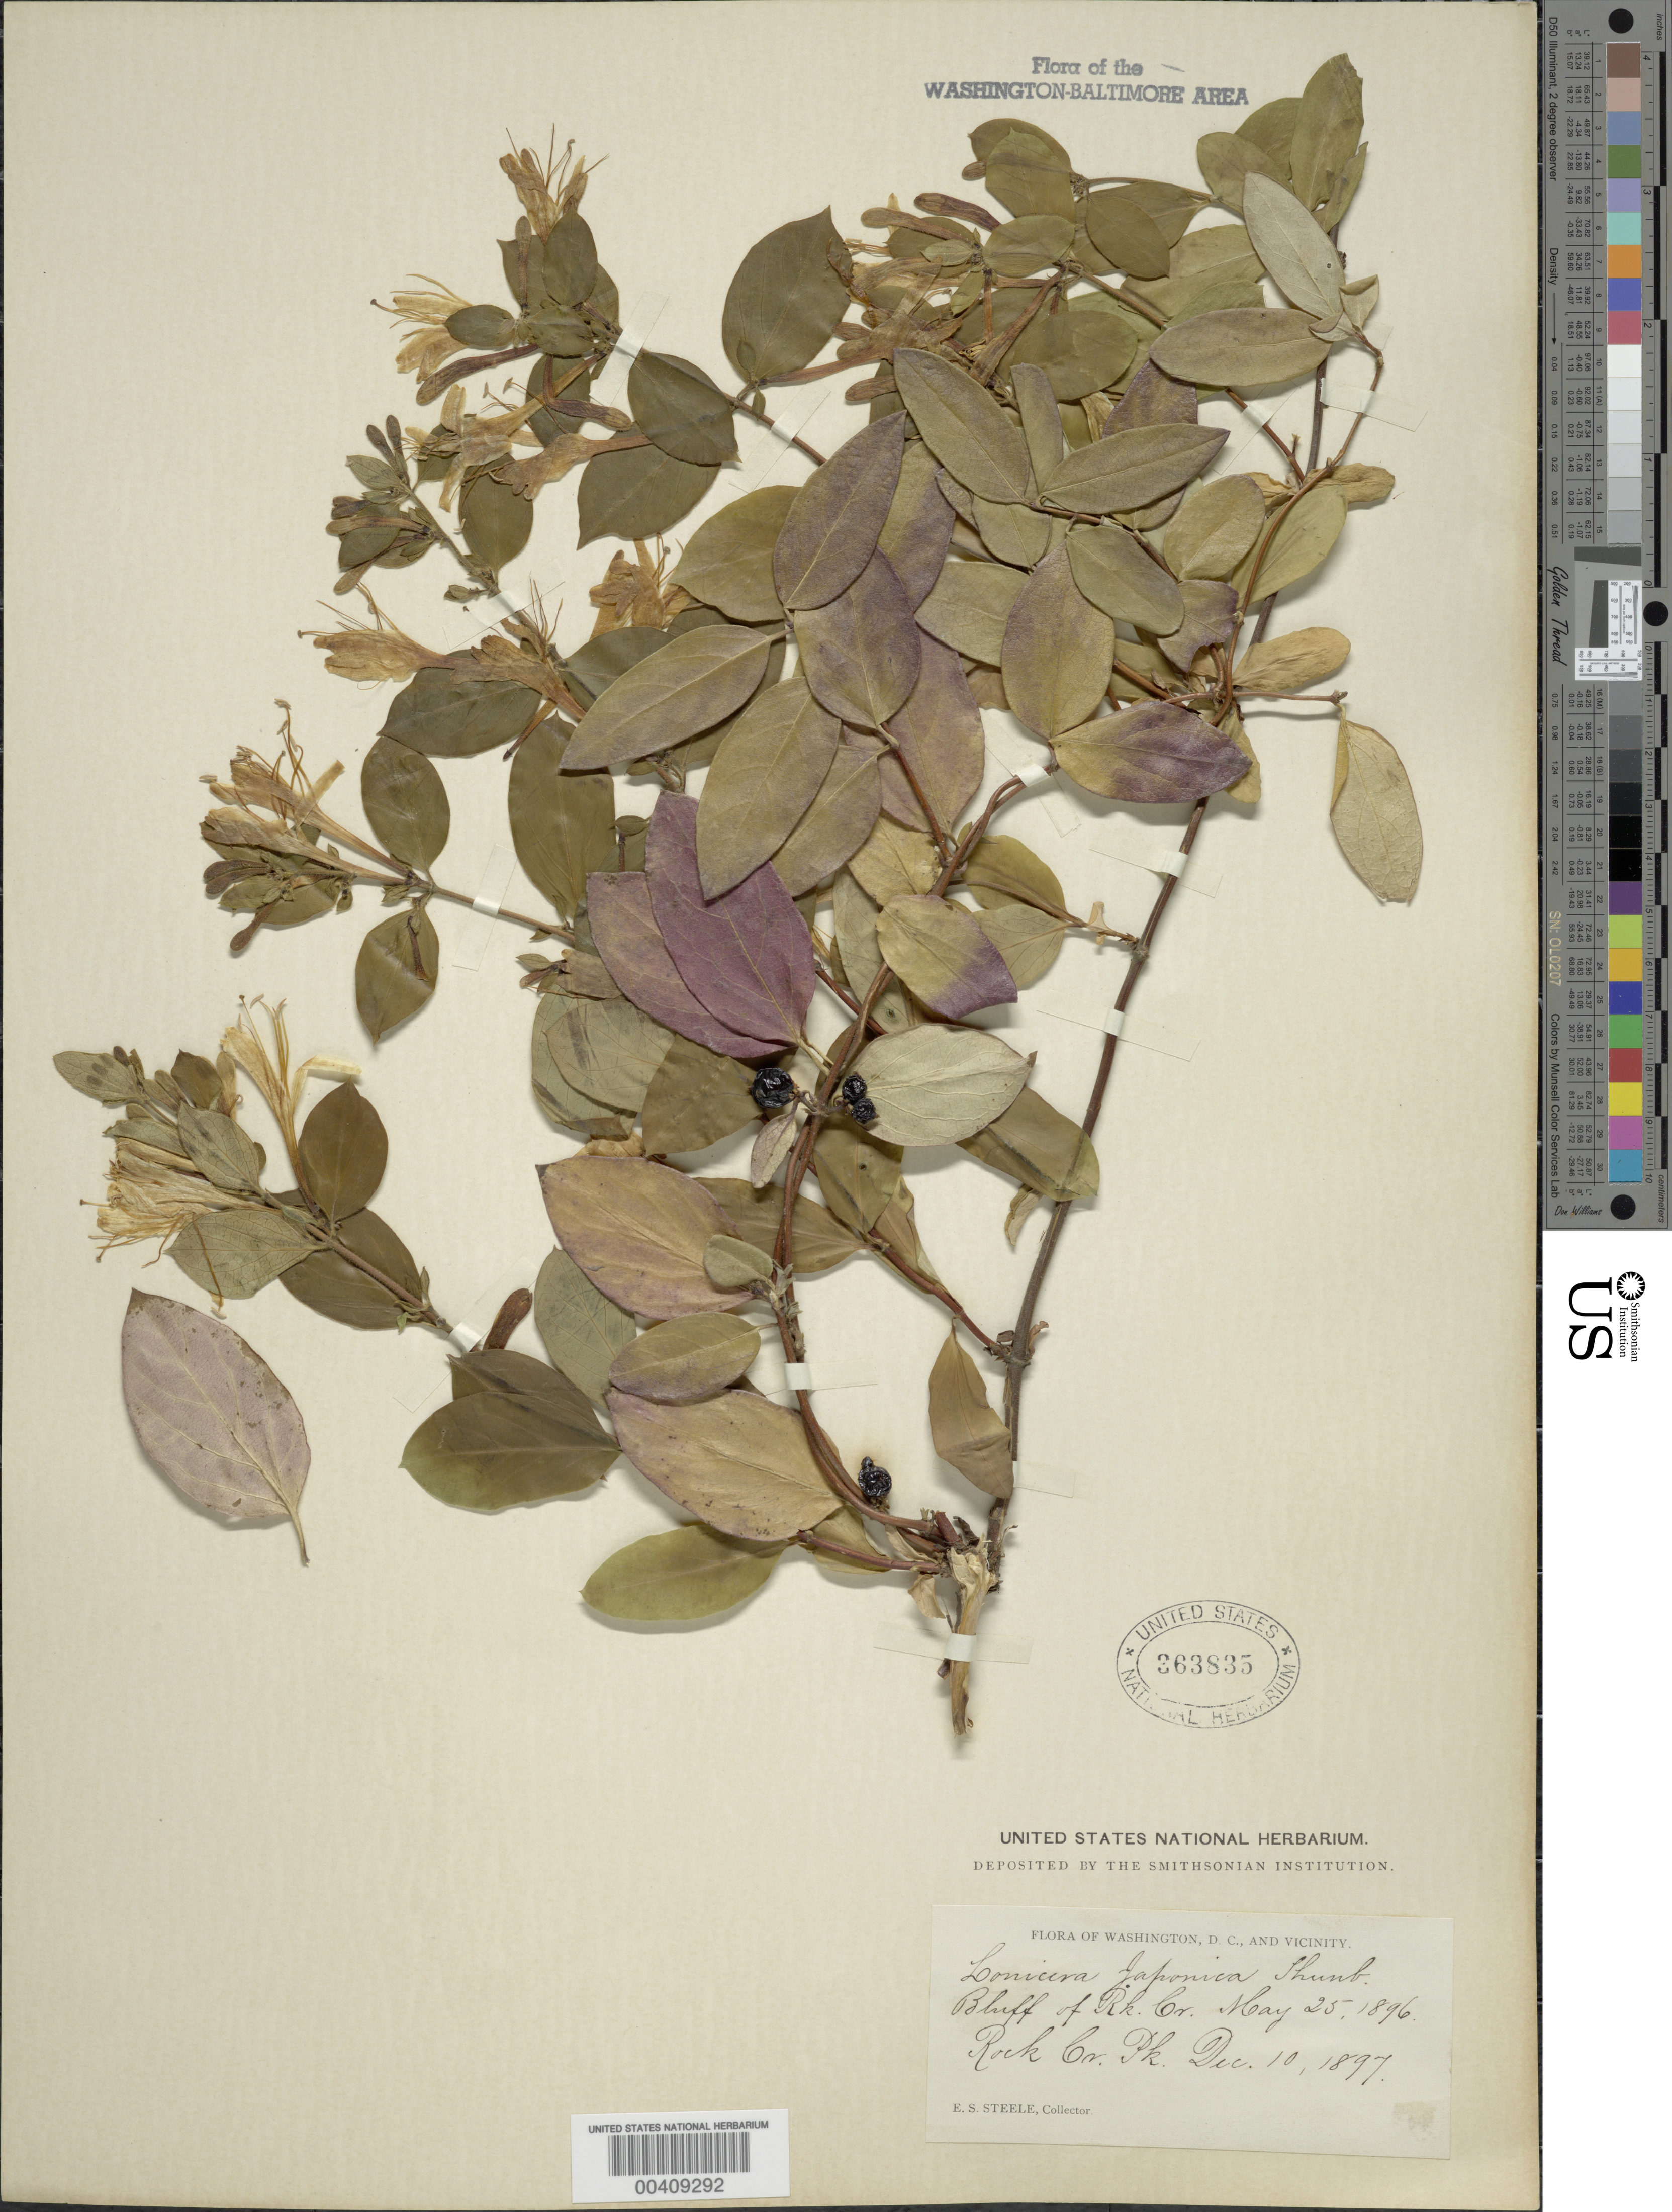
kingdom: Plantae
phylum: Tracheophyta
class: Magnoliopsida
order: Dipsacales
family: Caprifoliaceae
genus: Lonicera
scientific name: Lonicera japonica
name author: Thunb.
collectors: E. Steele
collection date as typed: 25 May 1896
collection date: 1896-05-25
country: United States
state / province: District of Columbia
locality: Rock Creek Park Rock Creek Park & vicinity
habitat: Bluff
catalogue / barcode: US 363835